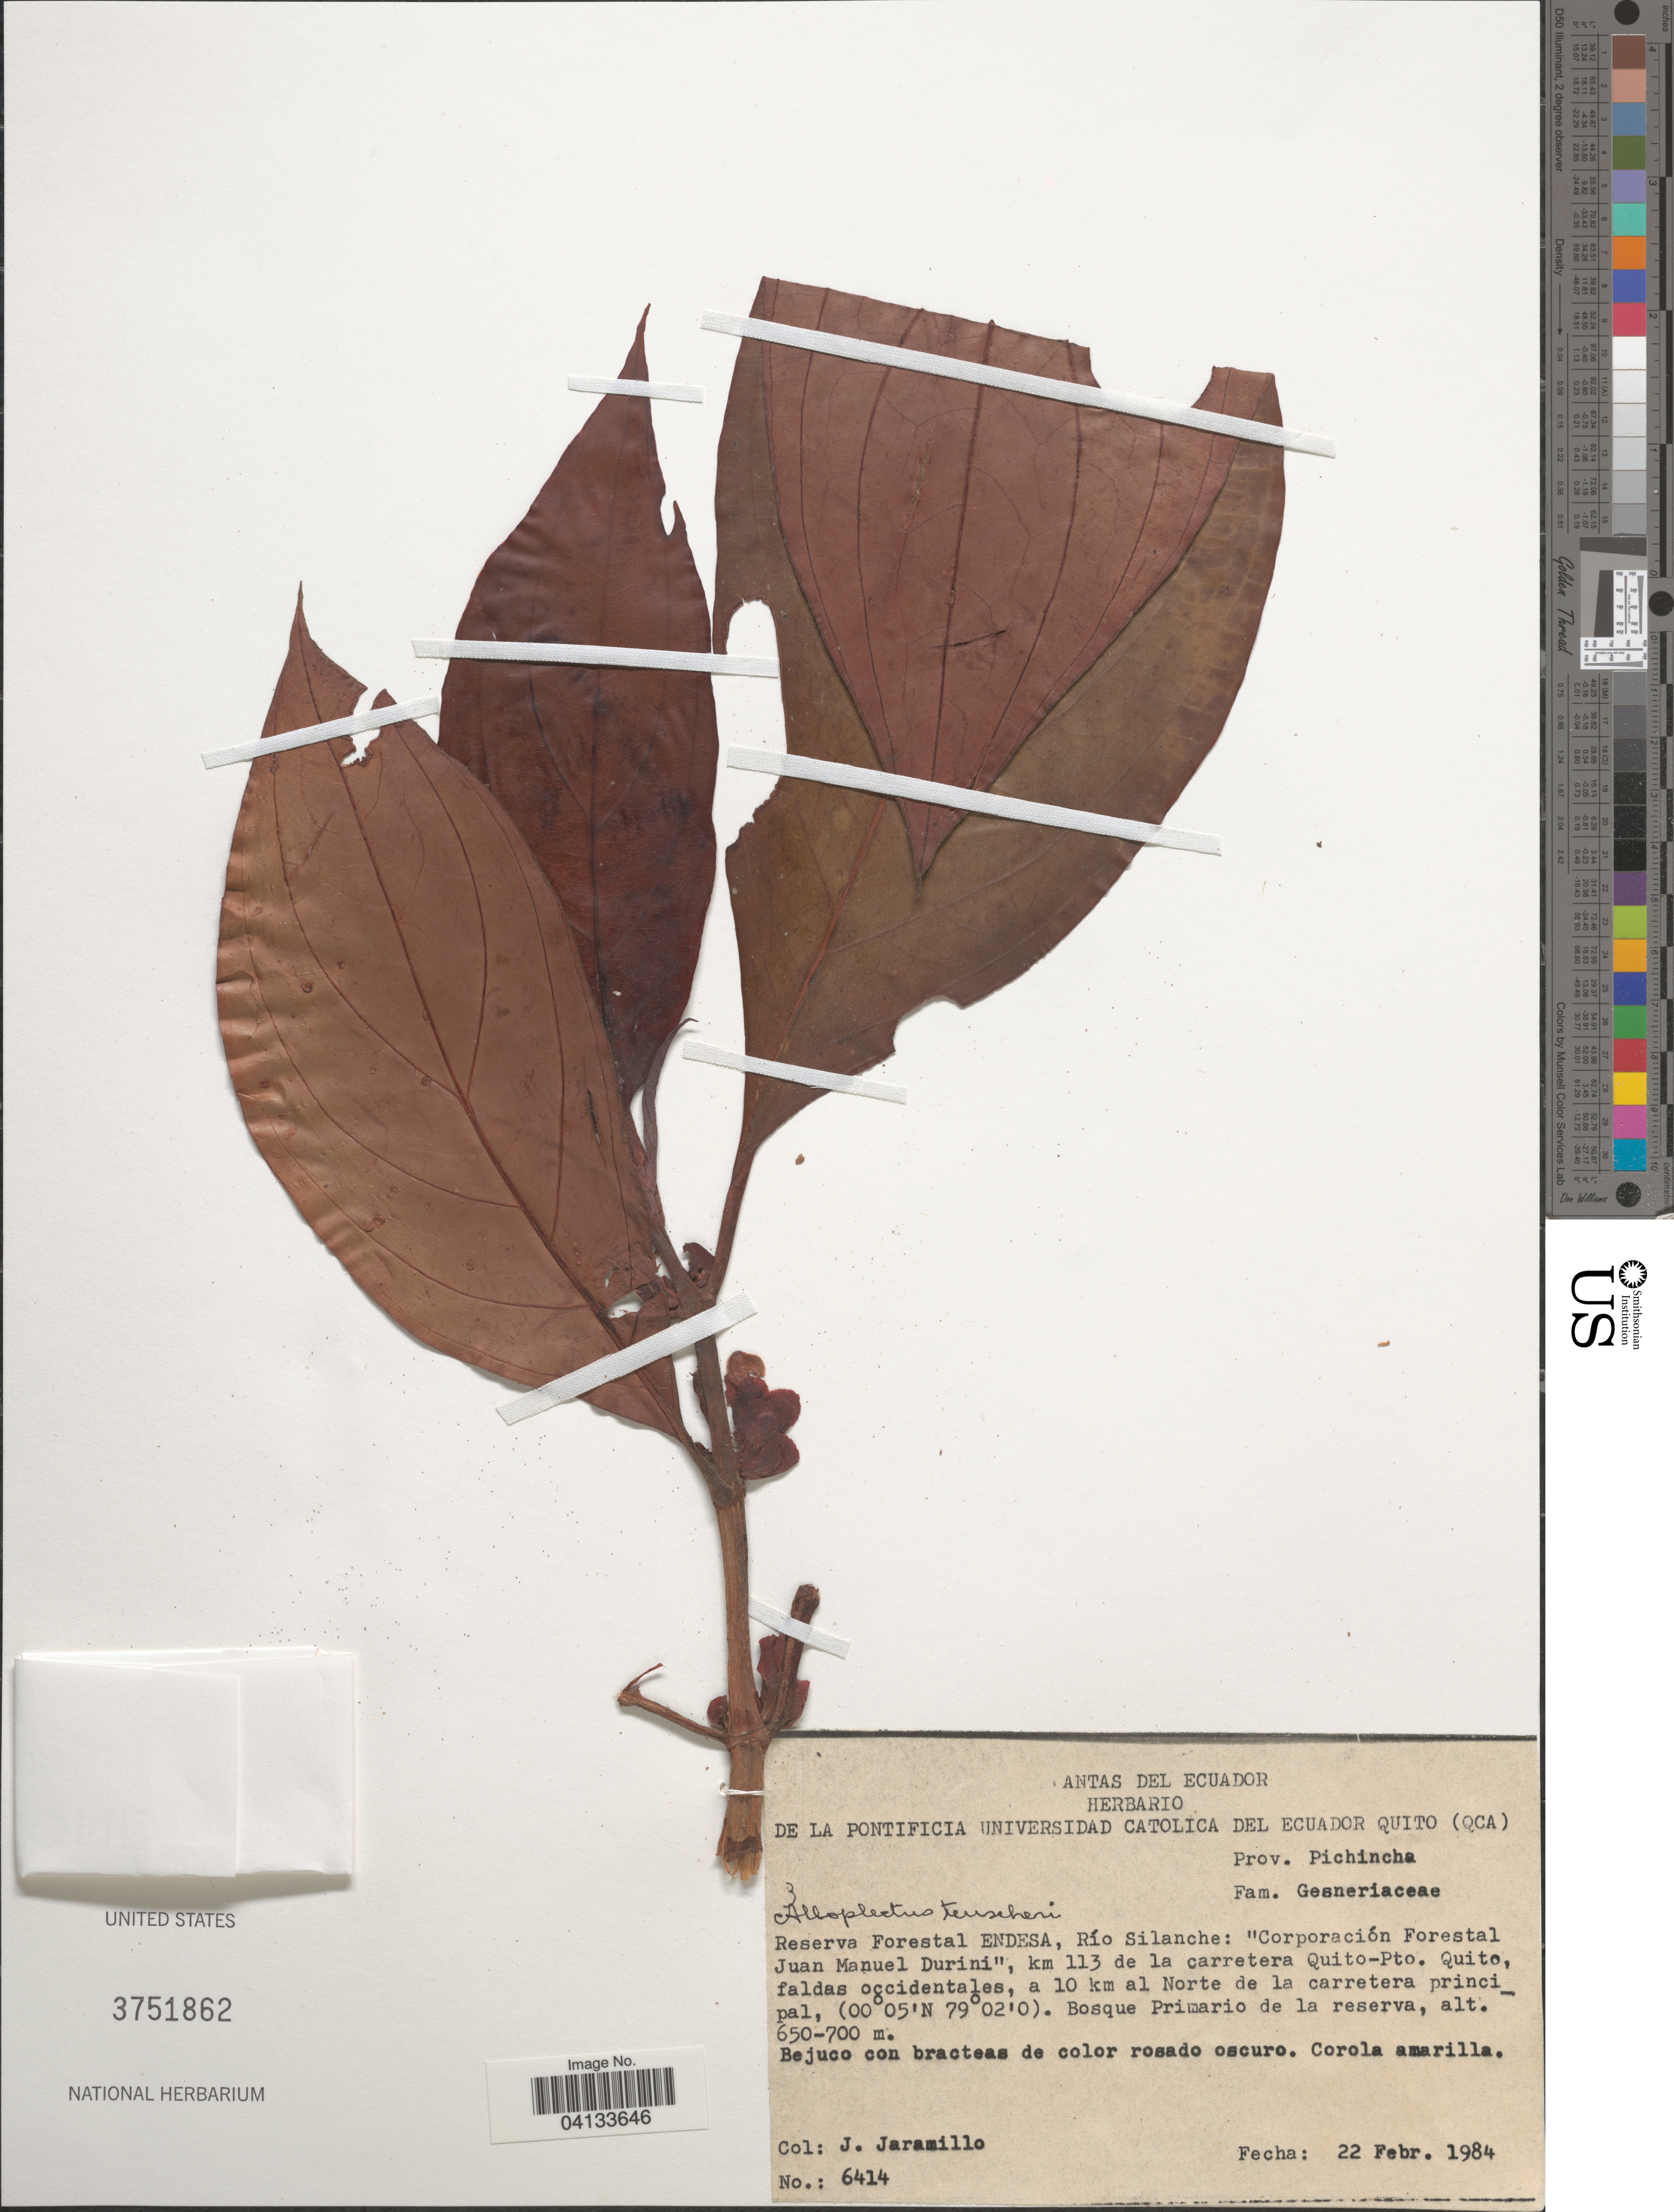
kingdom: Plantae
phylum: Tracheophyta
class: Magnoliopsida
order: Lamiales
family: Gesneriaceae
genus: Alloplectus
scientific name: Alloplectus teuscheri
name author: (Raymond) Wiehler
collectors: J. Jaramillo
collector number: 6414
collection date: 1984-02-22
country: Ecuador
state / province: Pichincha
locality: Reserva Forestal ENDESA, Río Silanche: "Corporación Forestal Juan Manuel Durini", km 113 de la carretera Quito-Pto. Quito, faldas occidentales, a 10 km al Norte de la carretera principal.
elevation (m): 650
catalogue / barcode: US 3751862